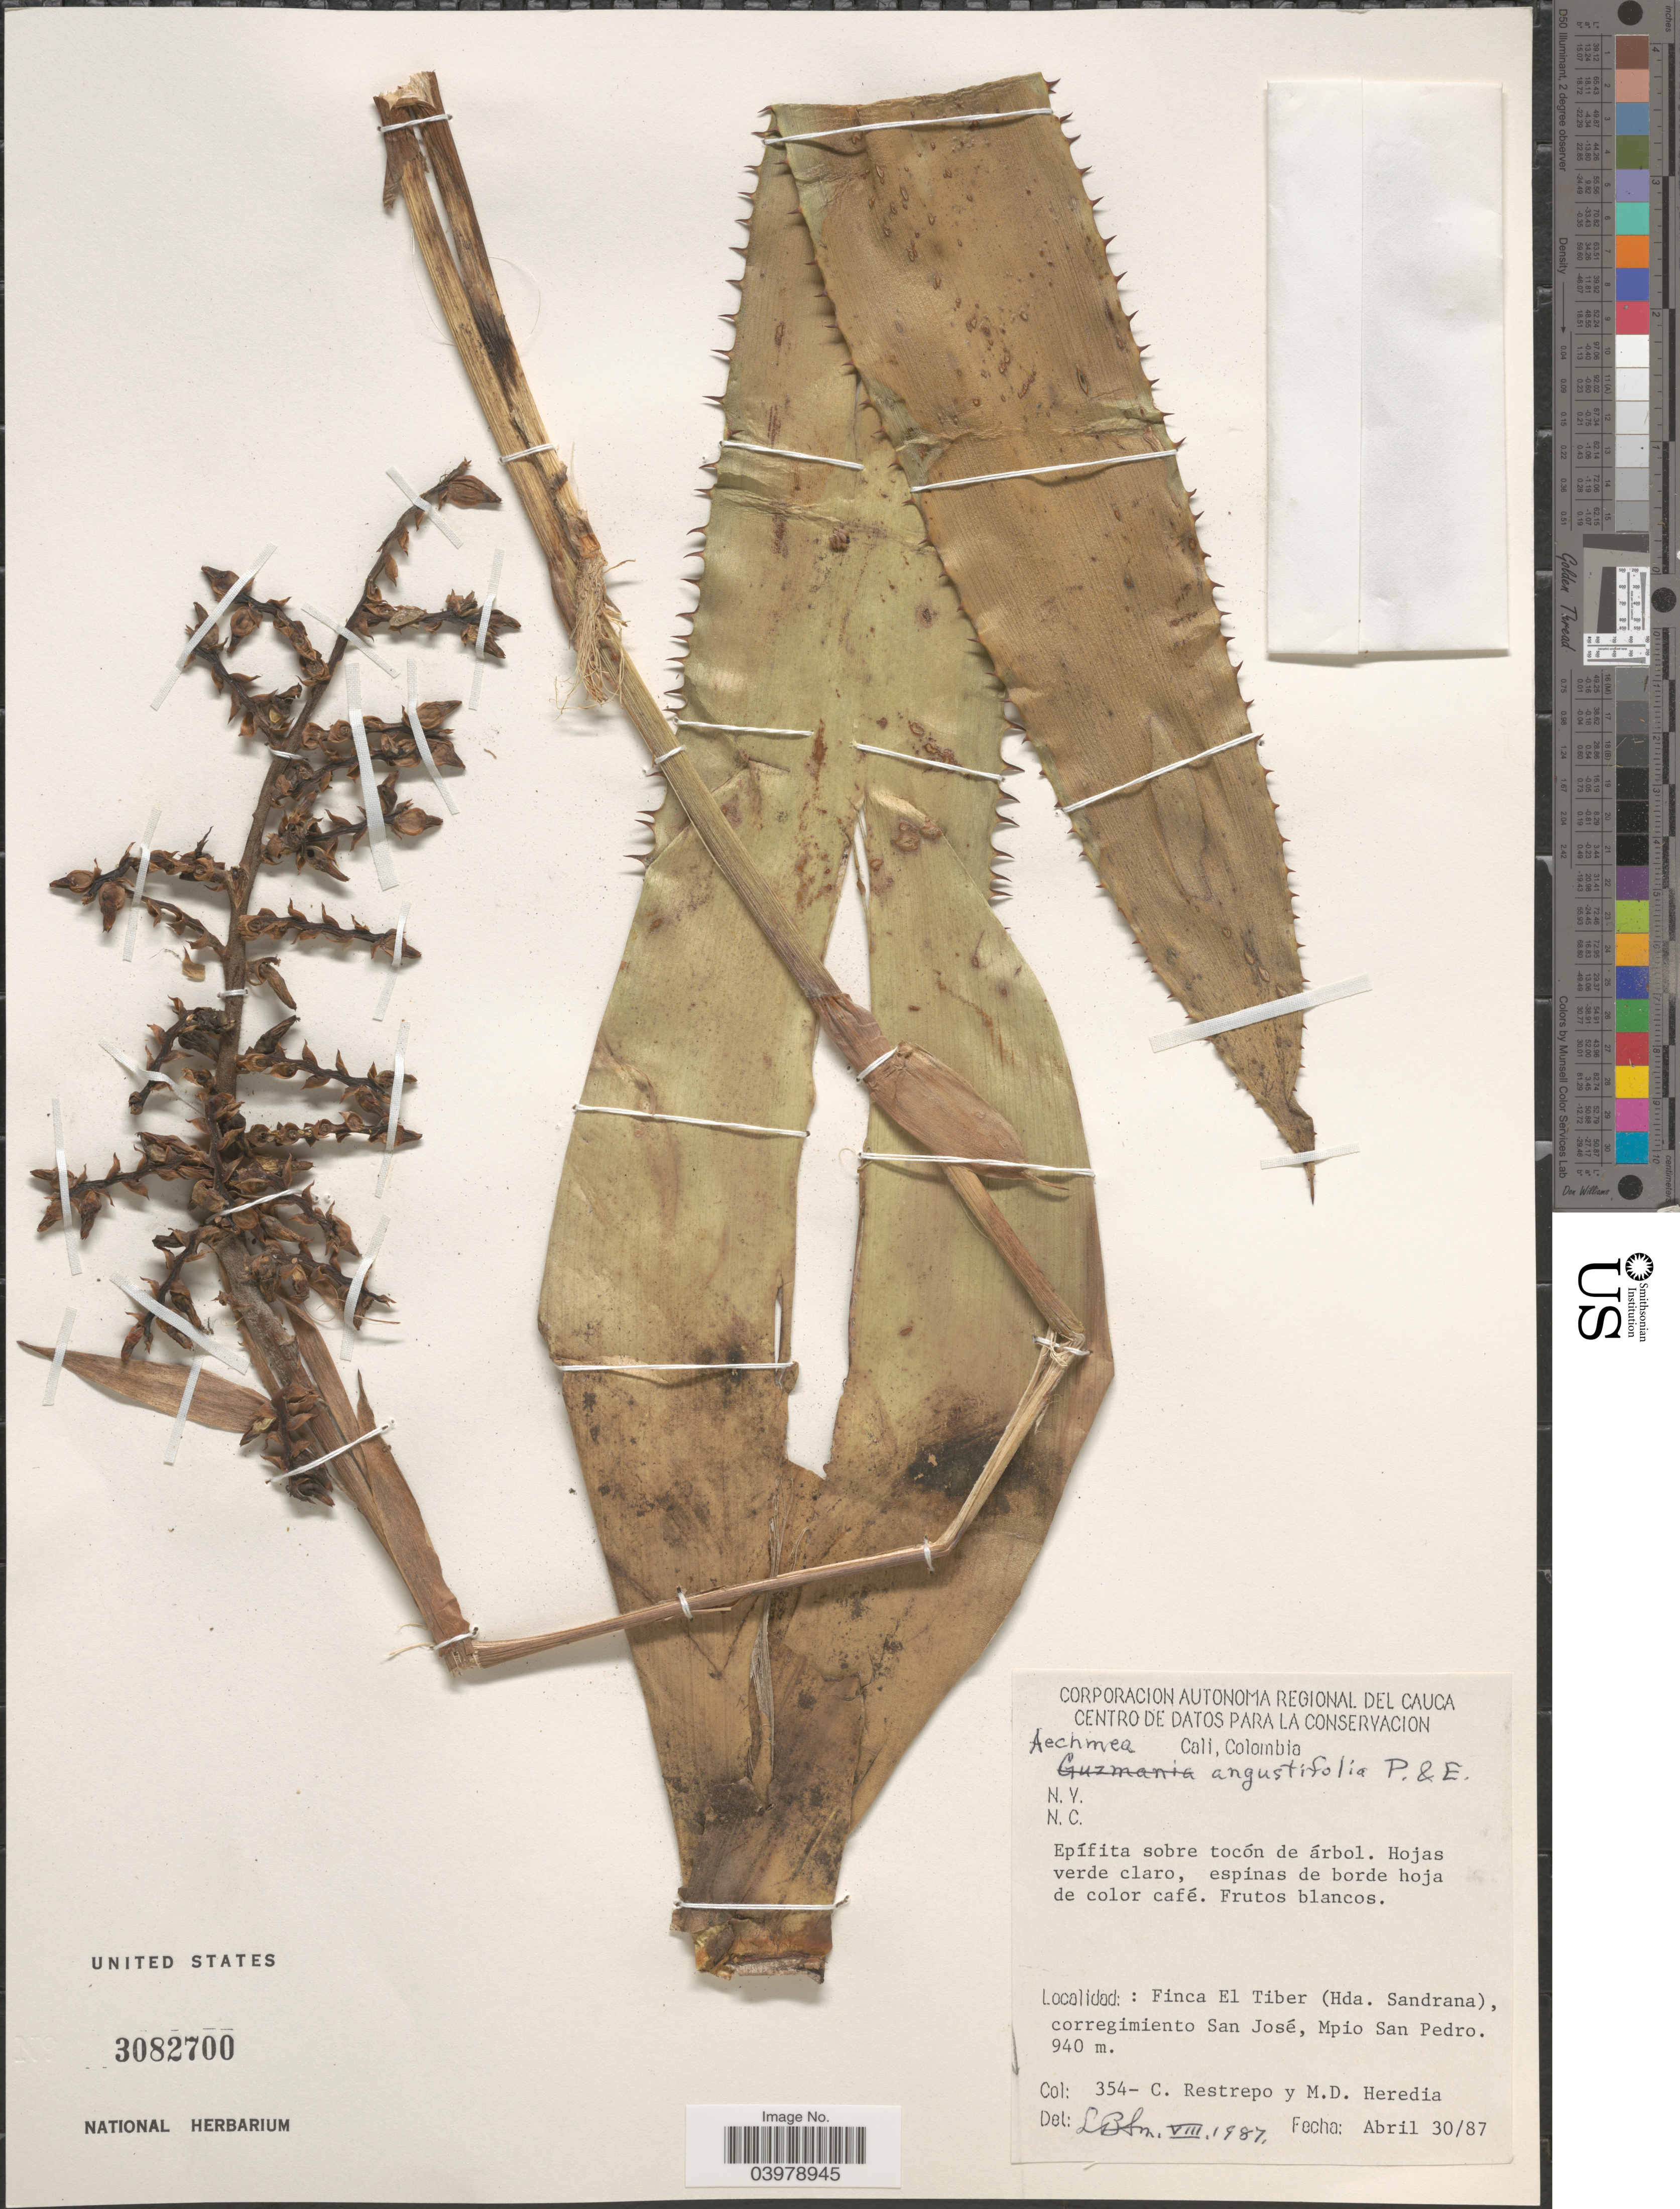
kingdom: Plantae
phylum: Tracheophyta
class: Liliopsida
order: Poales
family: Bromeliaceae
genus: Aechmea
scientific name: Aechmea angustifolia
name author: Poepp. & Endl.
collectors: C. Restrepo & M. Heredia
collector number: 354- C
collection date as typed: Transcribed d/m/y: 30/4/87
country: Colombia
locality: Finca El Tiber (Hda. Sandrana), corregimiento San José, Mpio San Pedro.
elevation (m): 940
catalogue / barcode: US 3082700